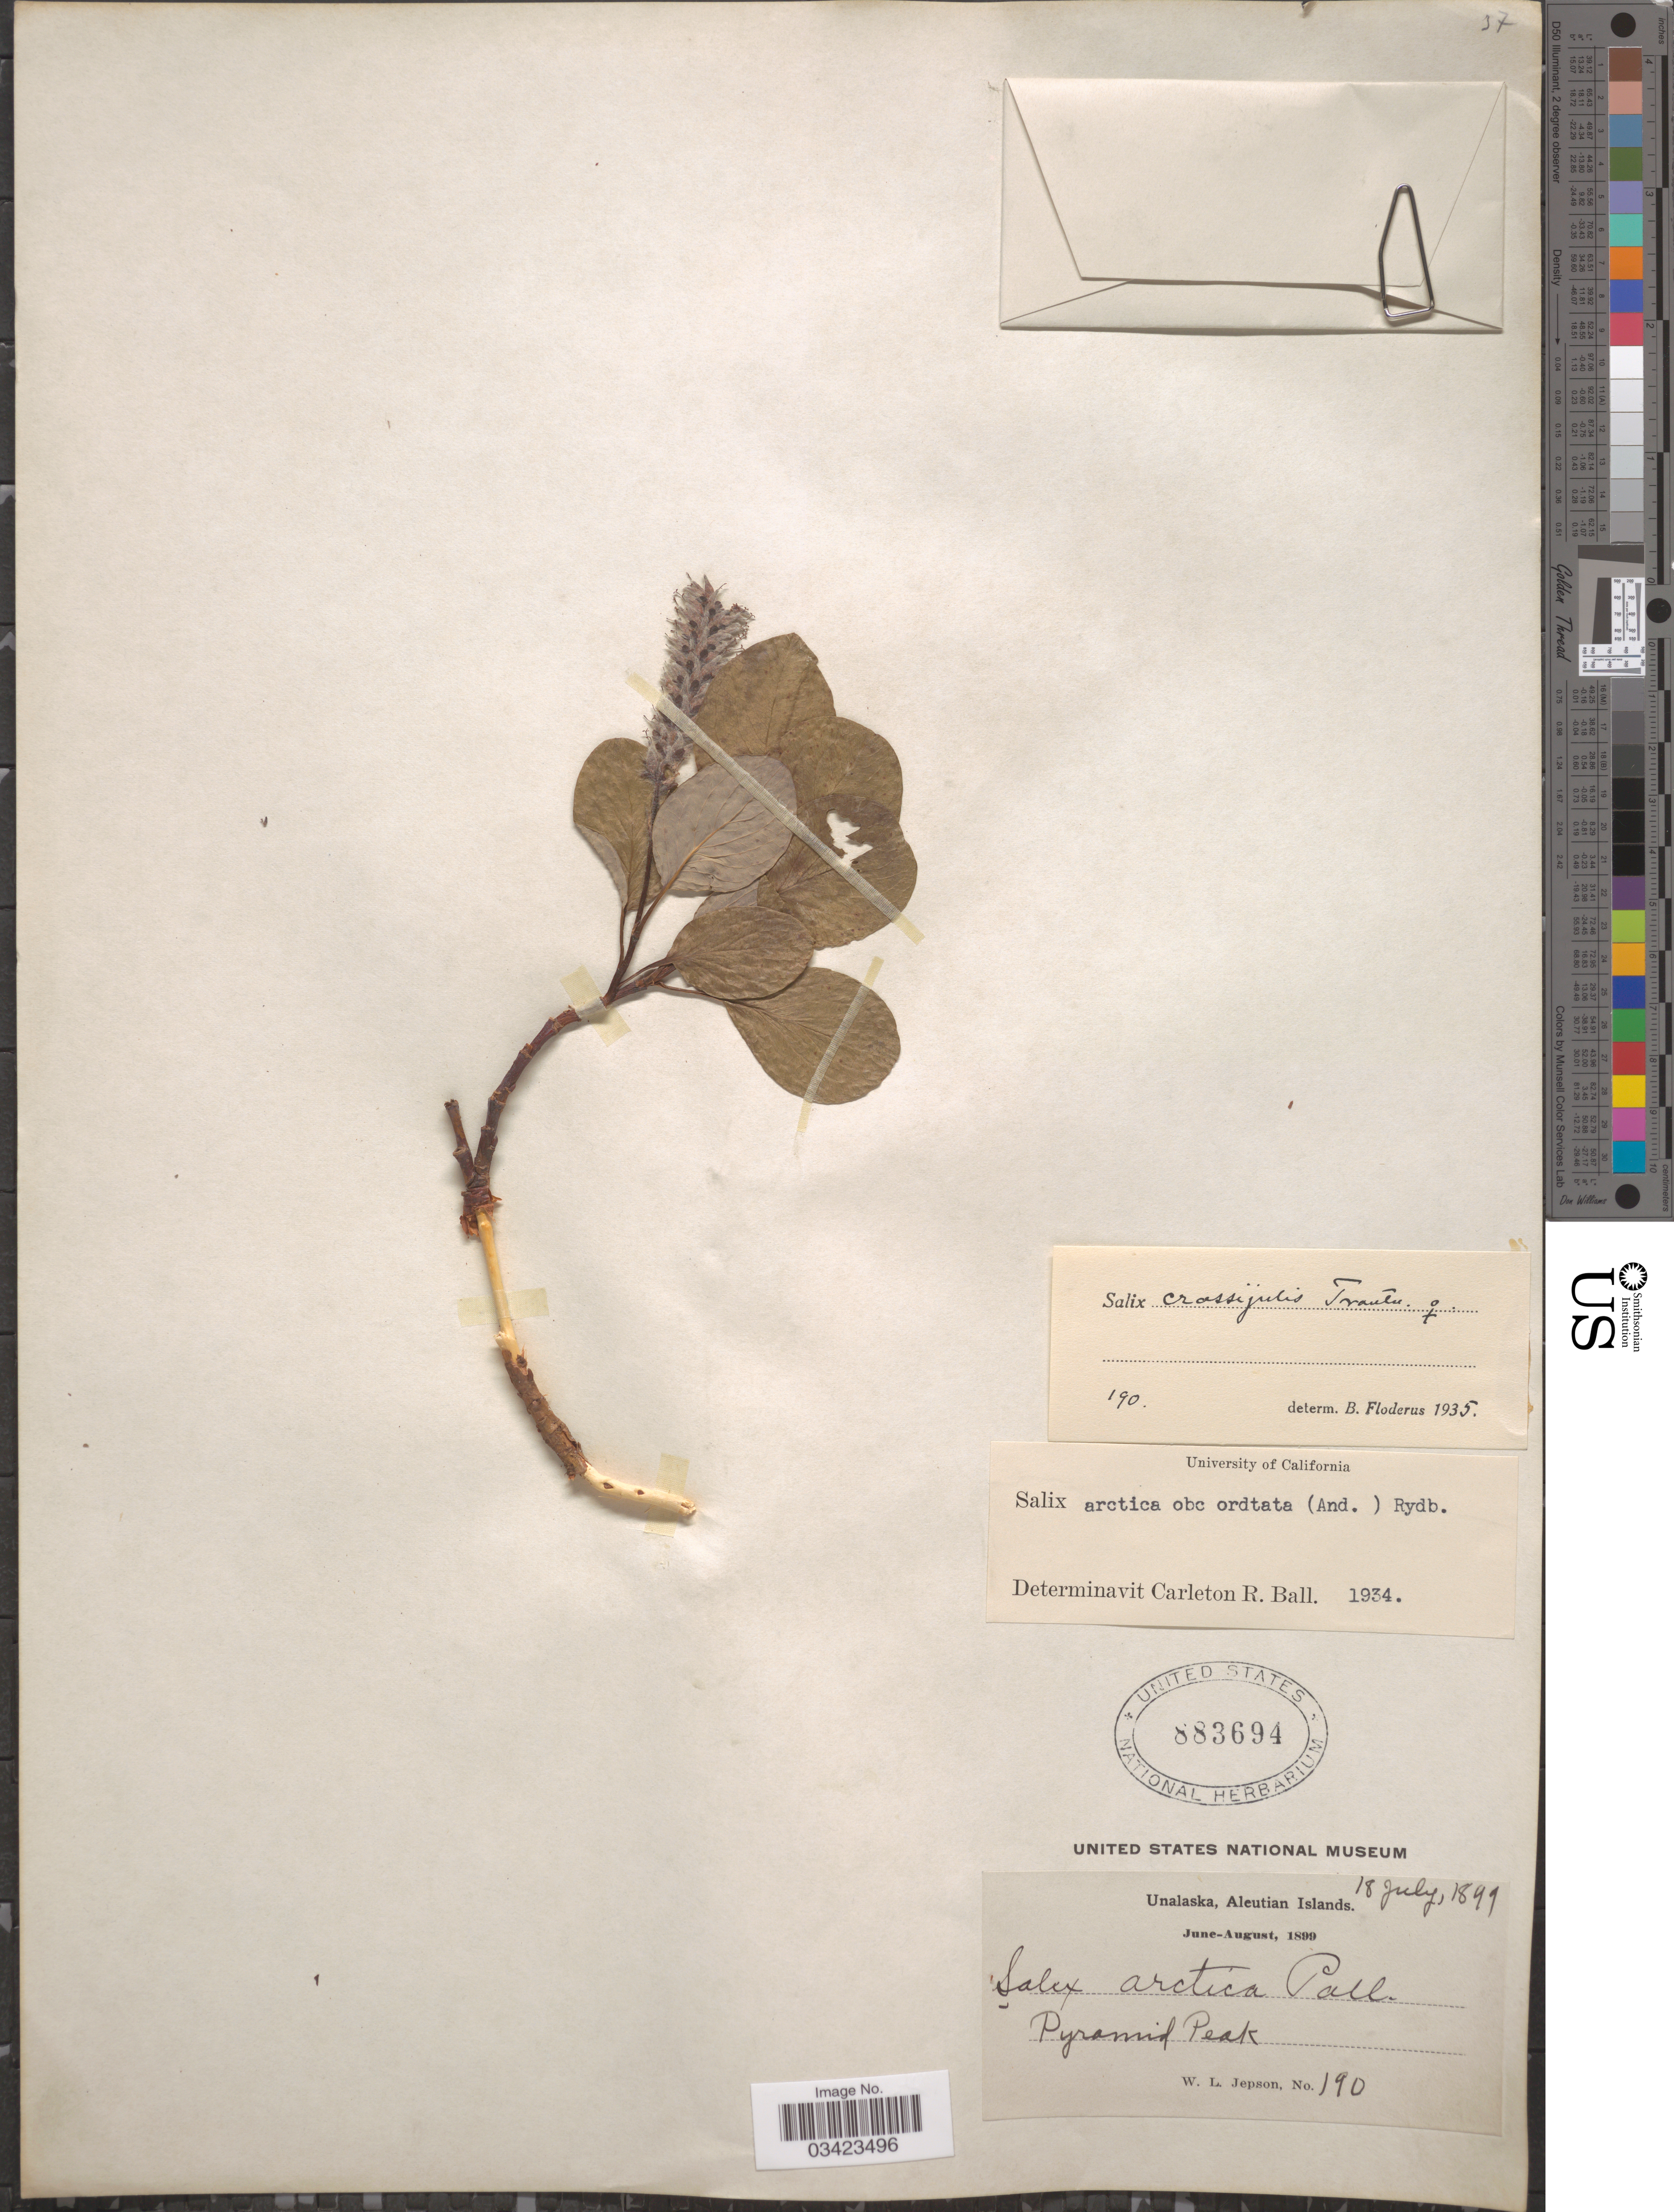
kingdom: Plantae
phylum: Tracheophyta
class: Magnoliopsida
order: Malpighiales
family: Salicaceae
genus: Salix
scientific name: Salix arctica var. araioclada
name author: (C.K. Schneid.) Raup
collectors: W. L. Jepson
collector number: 190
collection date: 1899-07-18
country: United States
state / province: Alaska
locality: Unalaska, Aleutian Islands. Pyramid Peak.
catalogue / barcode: US 883694